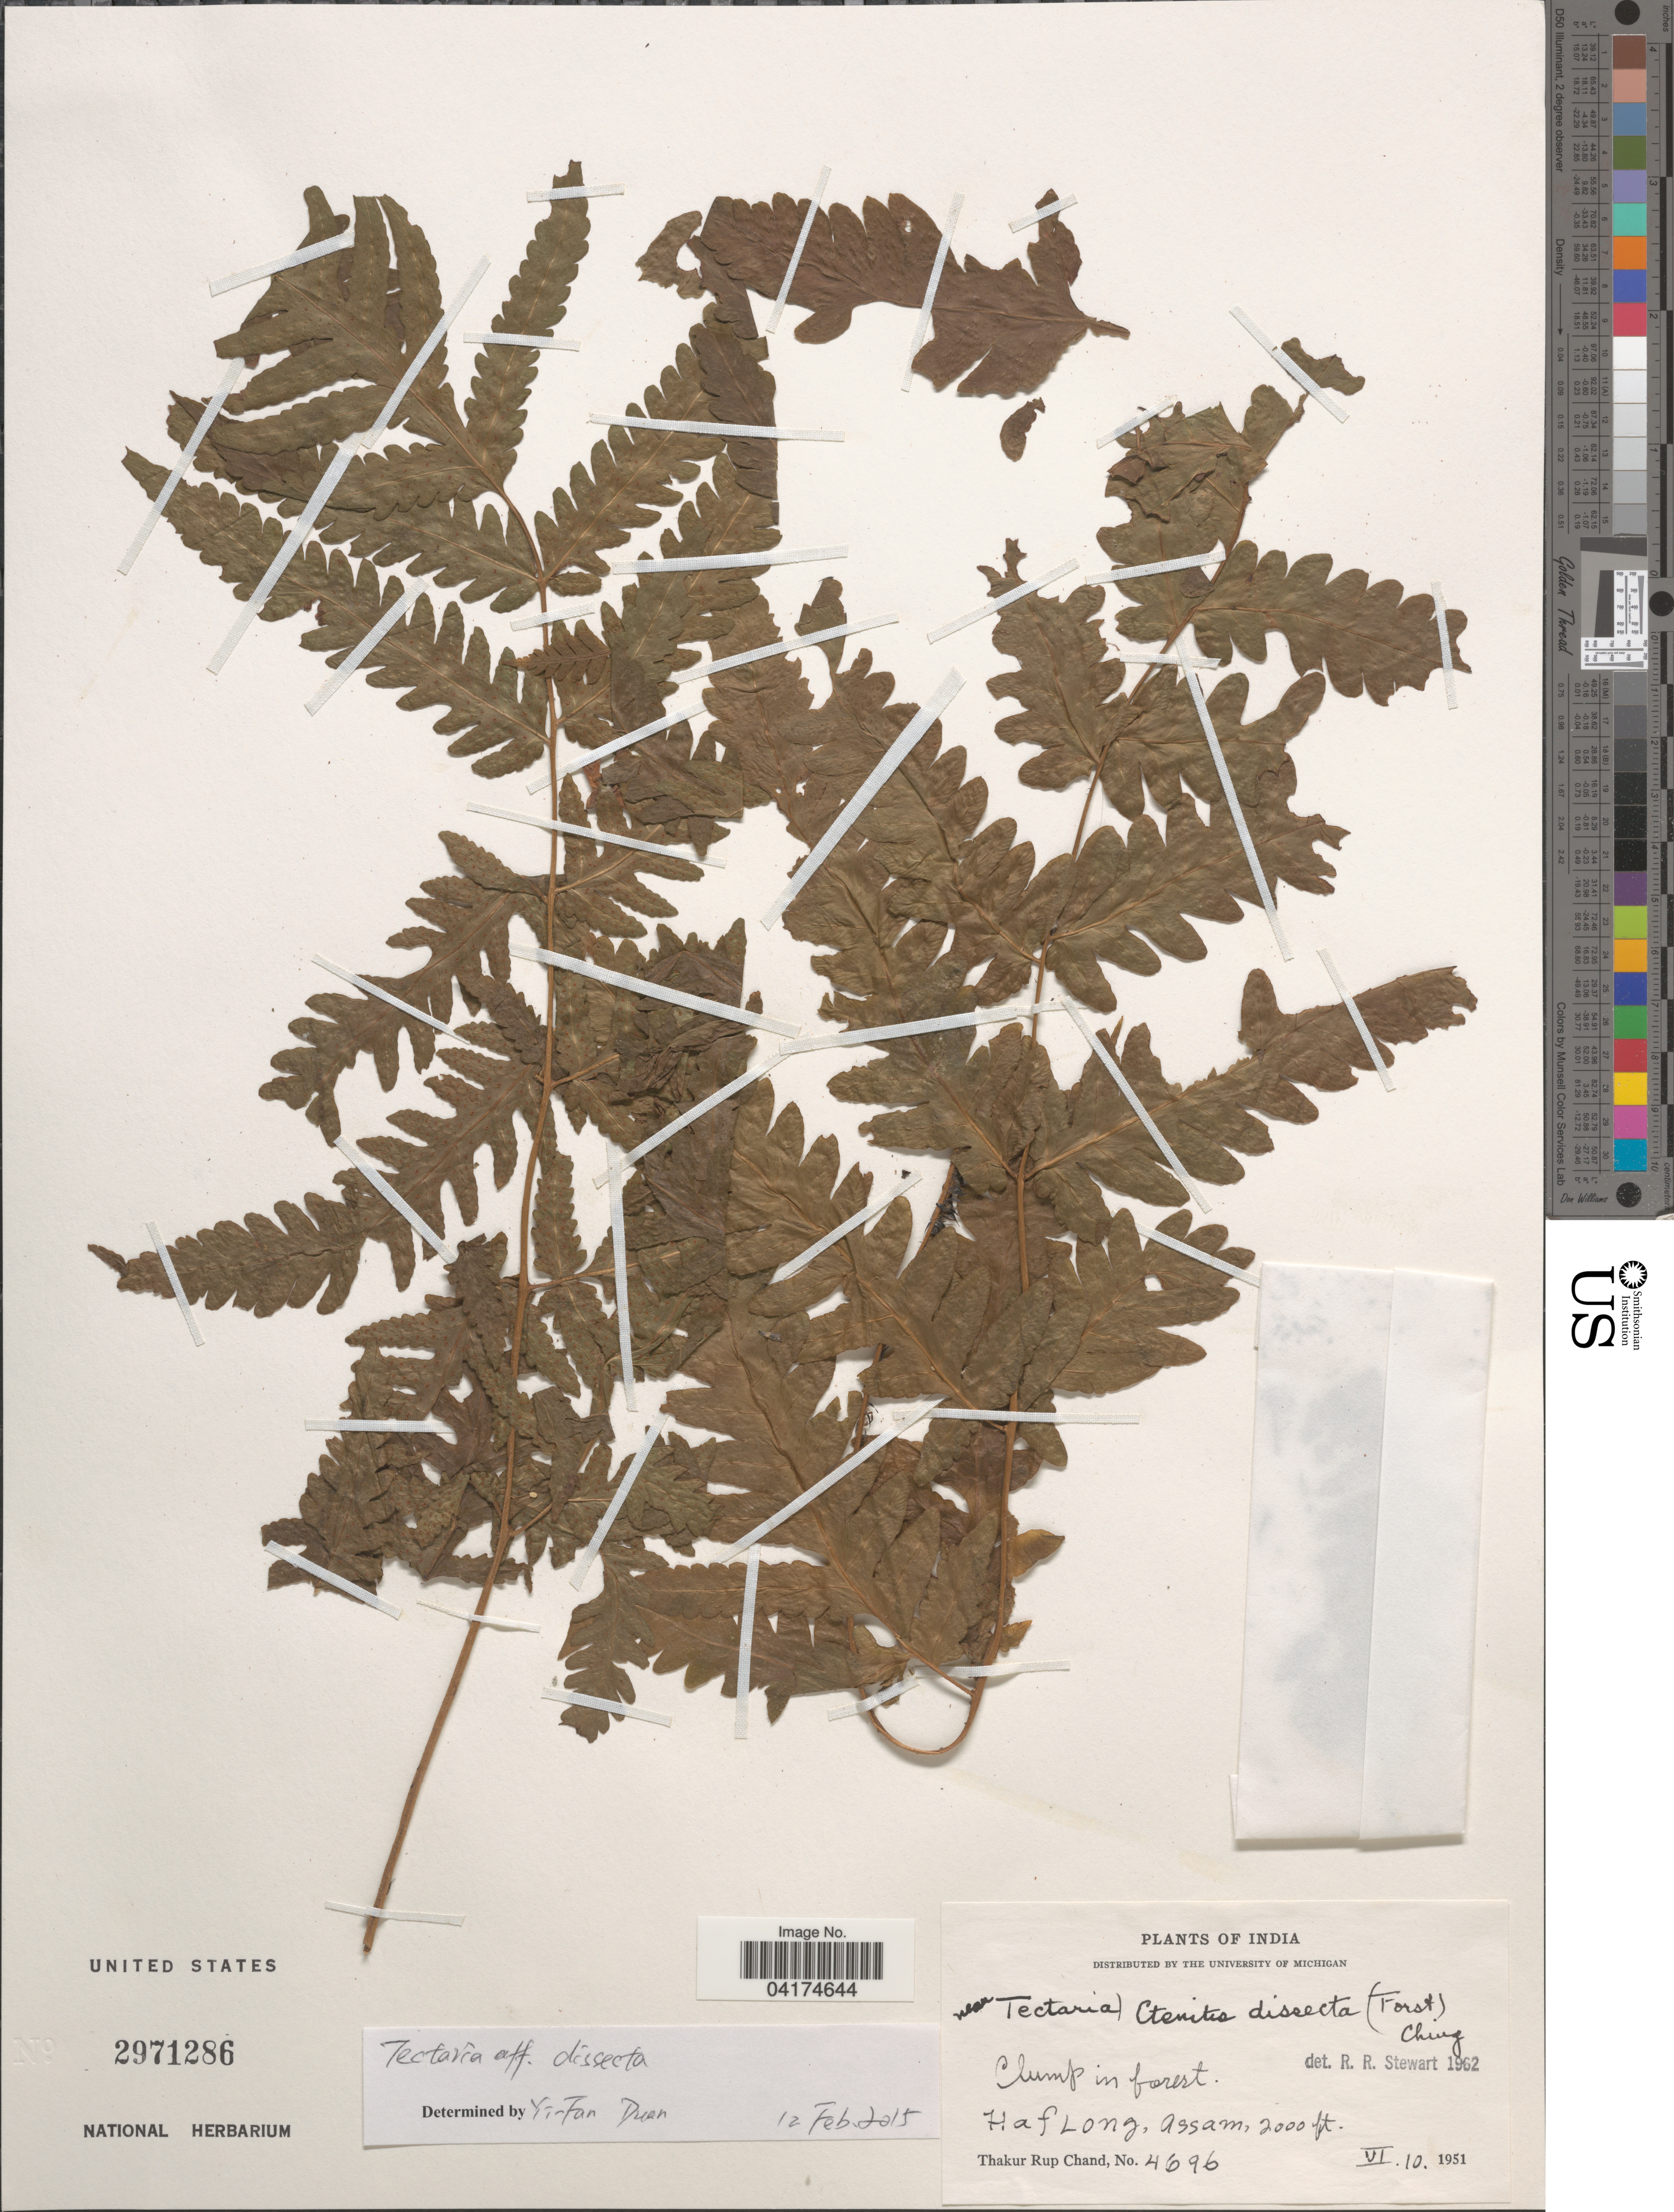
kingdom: Plantae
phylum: Tracheophyta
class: Polypodiopsida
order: Polypodiales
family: Tectariaceae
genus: Tectaria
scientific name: Tectaria dissecta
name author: (G. Forst.) Lellinger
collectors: T. R. Chand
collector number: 4696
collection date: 1951-06-10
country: India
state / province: Assam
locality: Haflong.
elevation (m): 610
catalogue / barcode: US 2971286